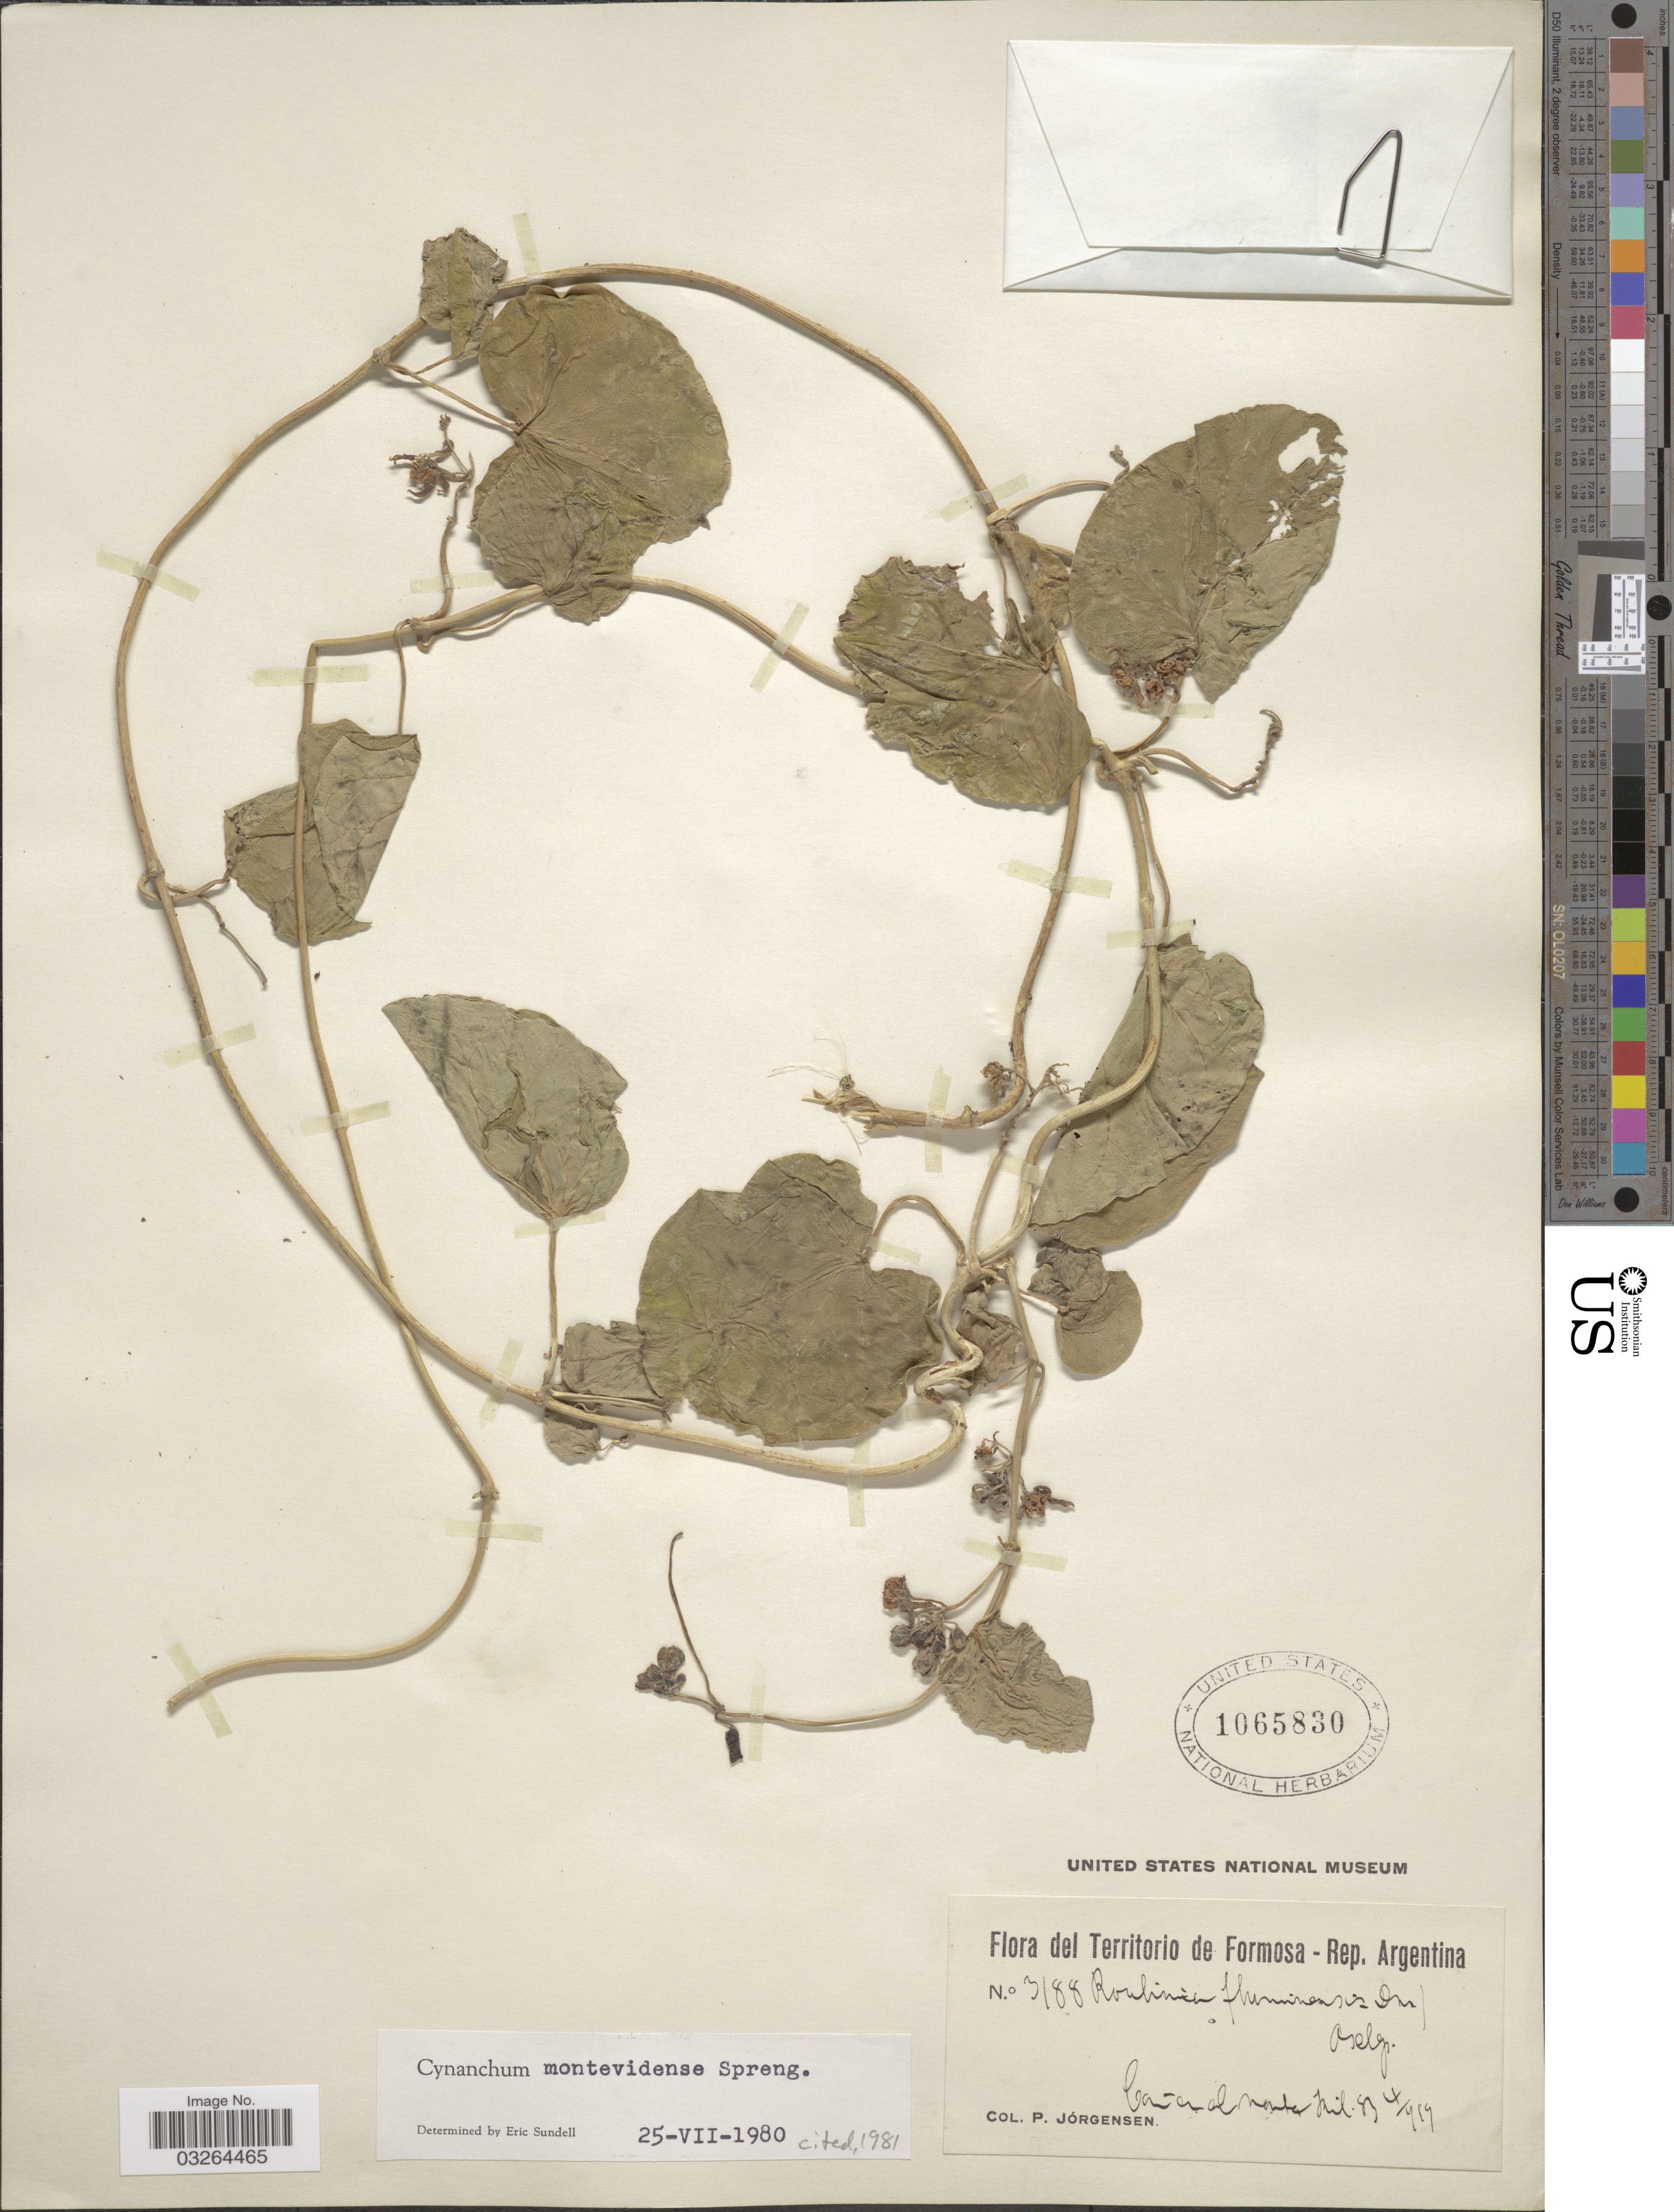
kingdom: Plantae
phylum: Tracheophyta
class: Magnoliopsida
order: Gentianales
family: Apocynaceae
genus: Cynanchum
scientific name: Cynanchum montevidense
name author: Spreng.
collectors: P. Jörgensen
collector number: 3188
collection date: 1919-04-23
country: Argentina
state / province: Formosa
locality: Territorio de Formosa - Rep. Argentina. Comun en el monte Kil. 83.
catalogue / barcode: US 1065830